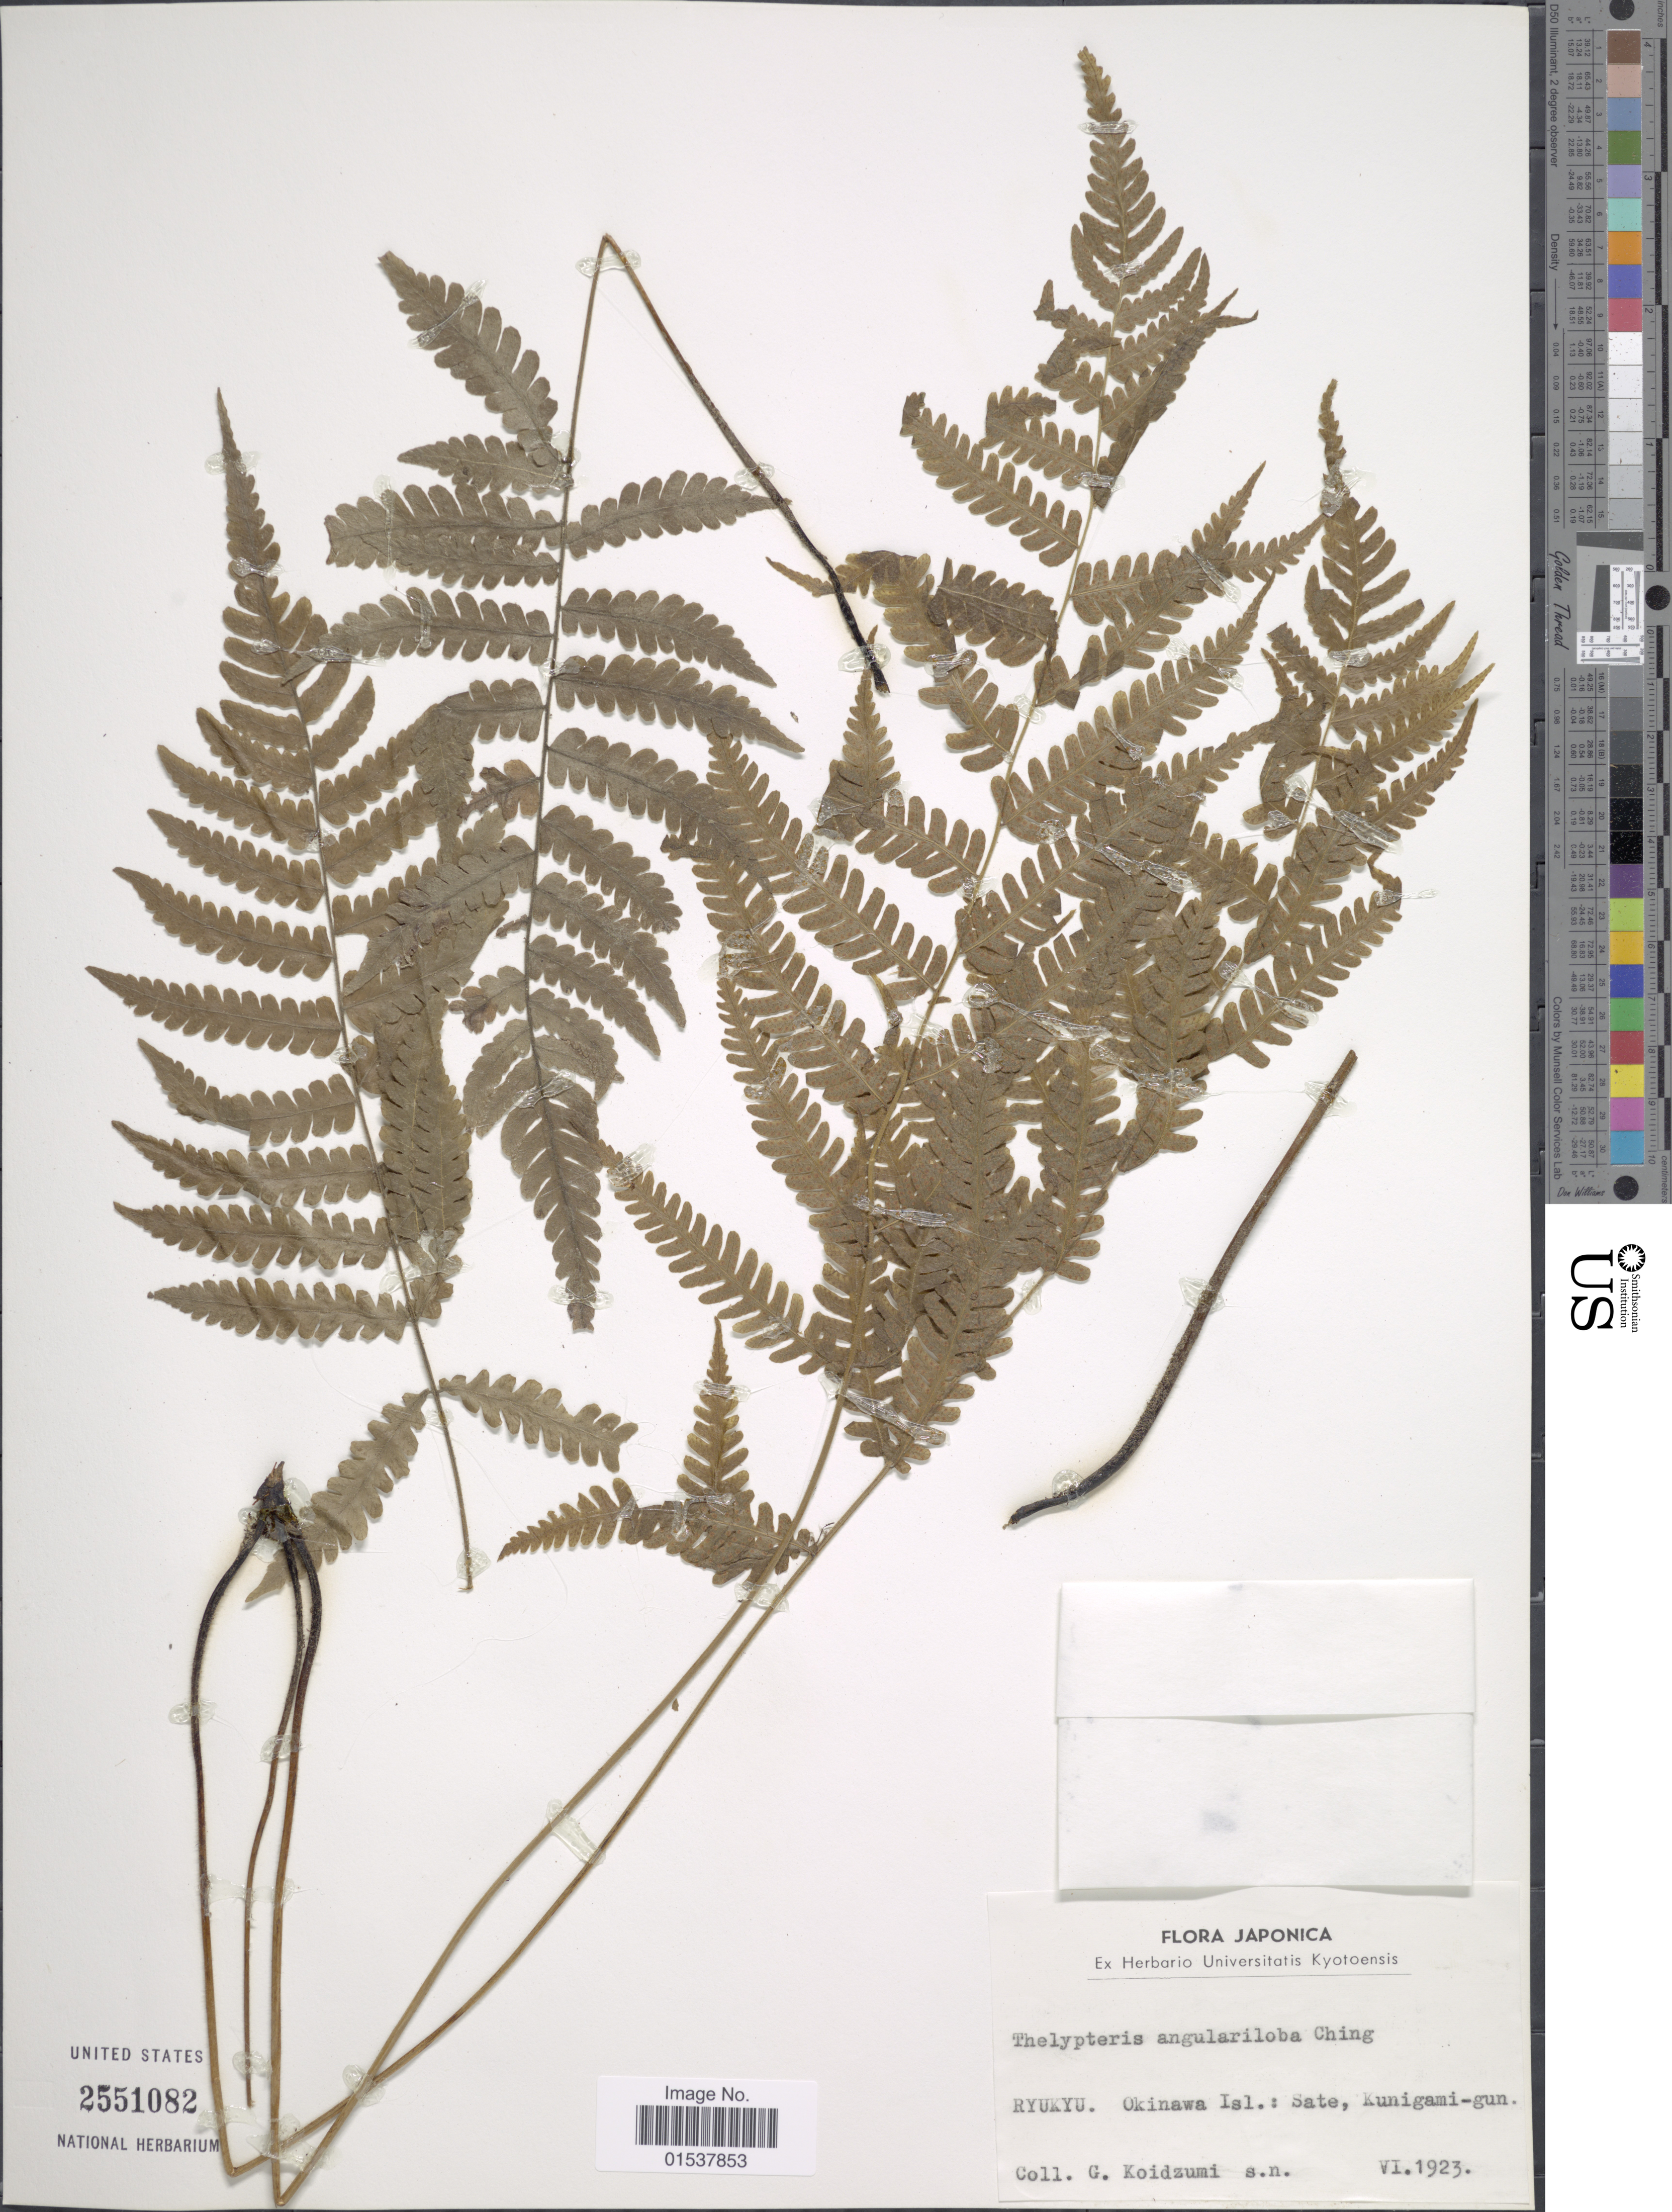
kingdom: Plantae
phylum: Tracheophyta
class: Polypodiopsida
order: Polypodiales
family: Thelypteridaceae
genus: Parathelypteris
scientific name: Parathelypteris angulariloba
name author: (Ching) Ching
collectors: G. Koidzumi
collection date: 1923-06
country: Japan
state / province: Okinawa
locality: Japonica, Ryukyu. Okinawa Isl.: Sate, Kunigami-gun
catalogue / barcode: US 2551082